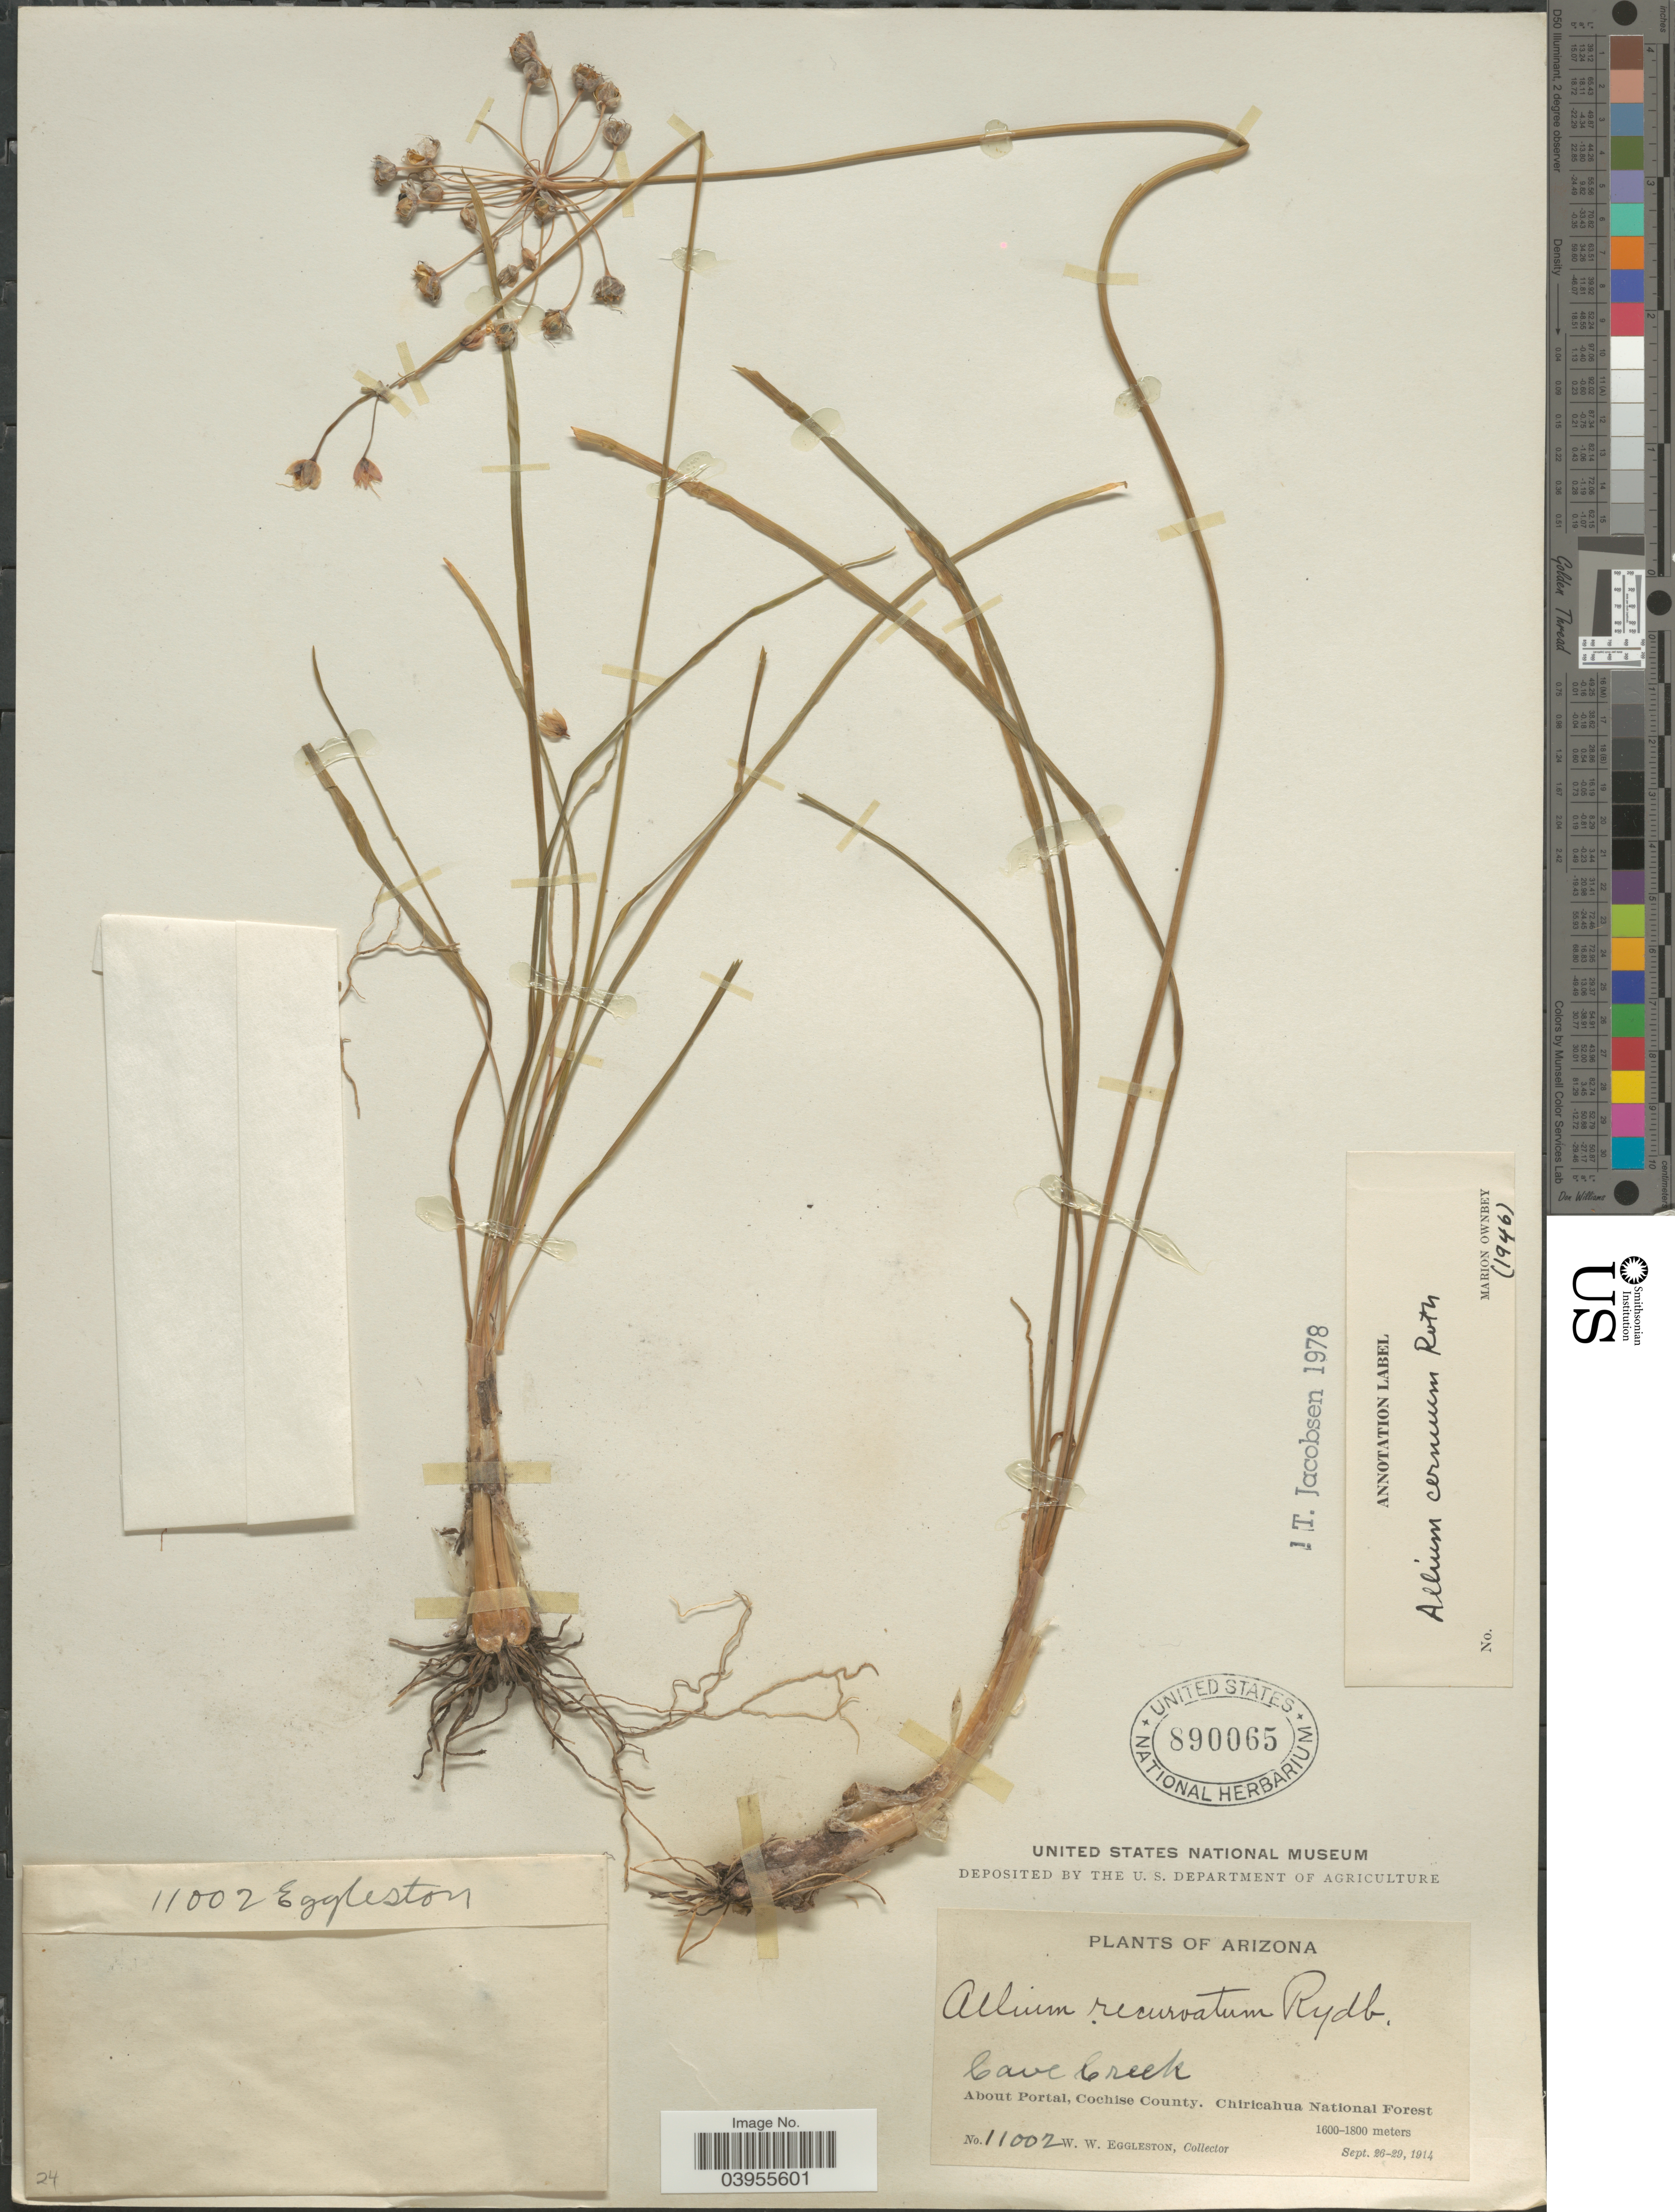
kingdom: Plantae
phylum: Tracheophyta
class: Liliopsida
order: Asparagales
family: Amaryllidaceae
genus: Allium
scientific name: Allium cernuum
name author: Roth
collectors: W. W. Eggleston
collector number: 11002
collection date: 1914-09-26/1914-09-29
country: United States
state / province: Arizona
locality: Cave Creek, About Portal, Cochise County. Chiricahua National Forest.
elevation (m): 1600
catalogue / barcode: US 890065